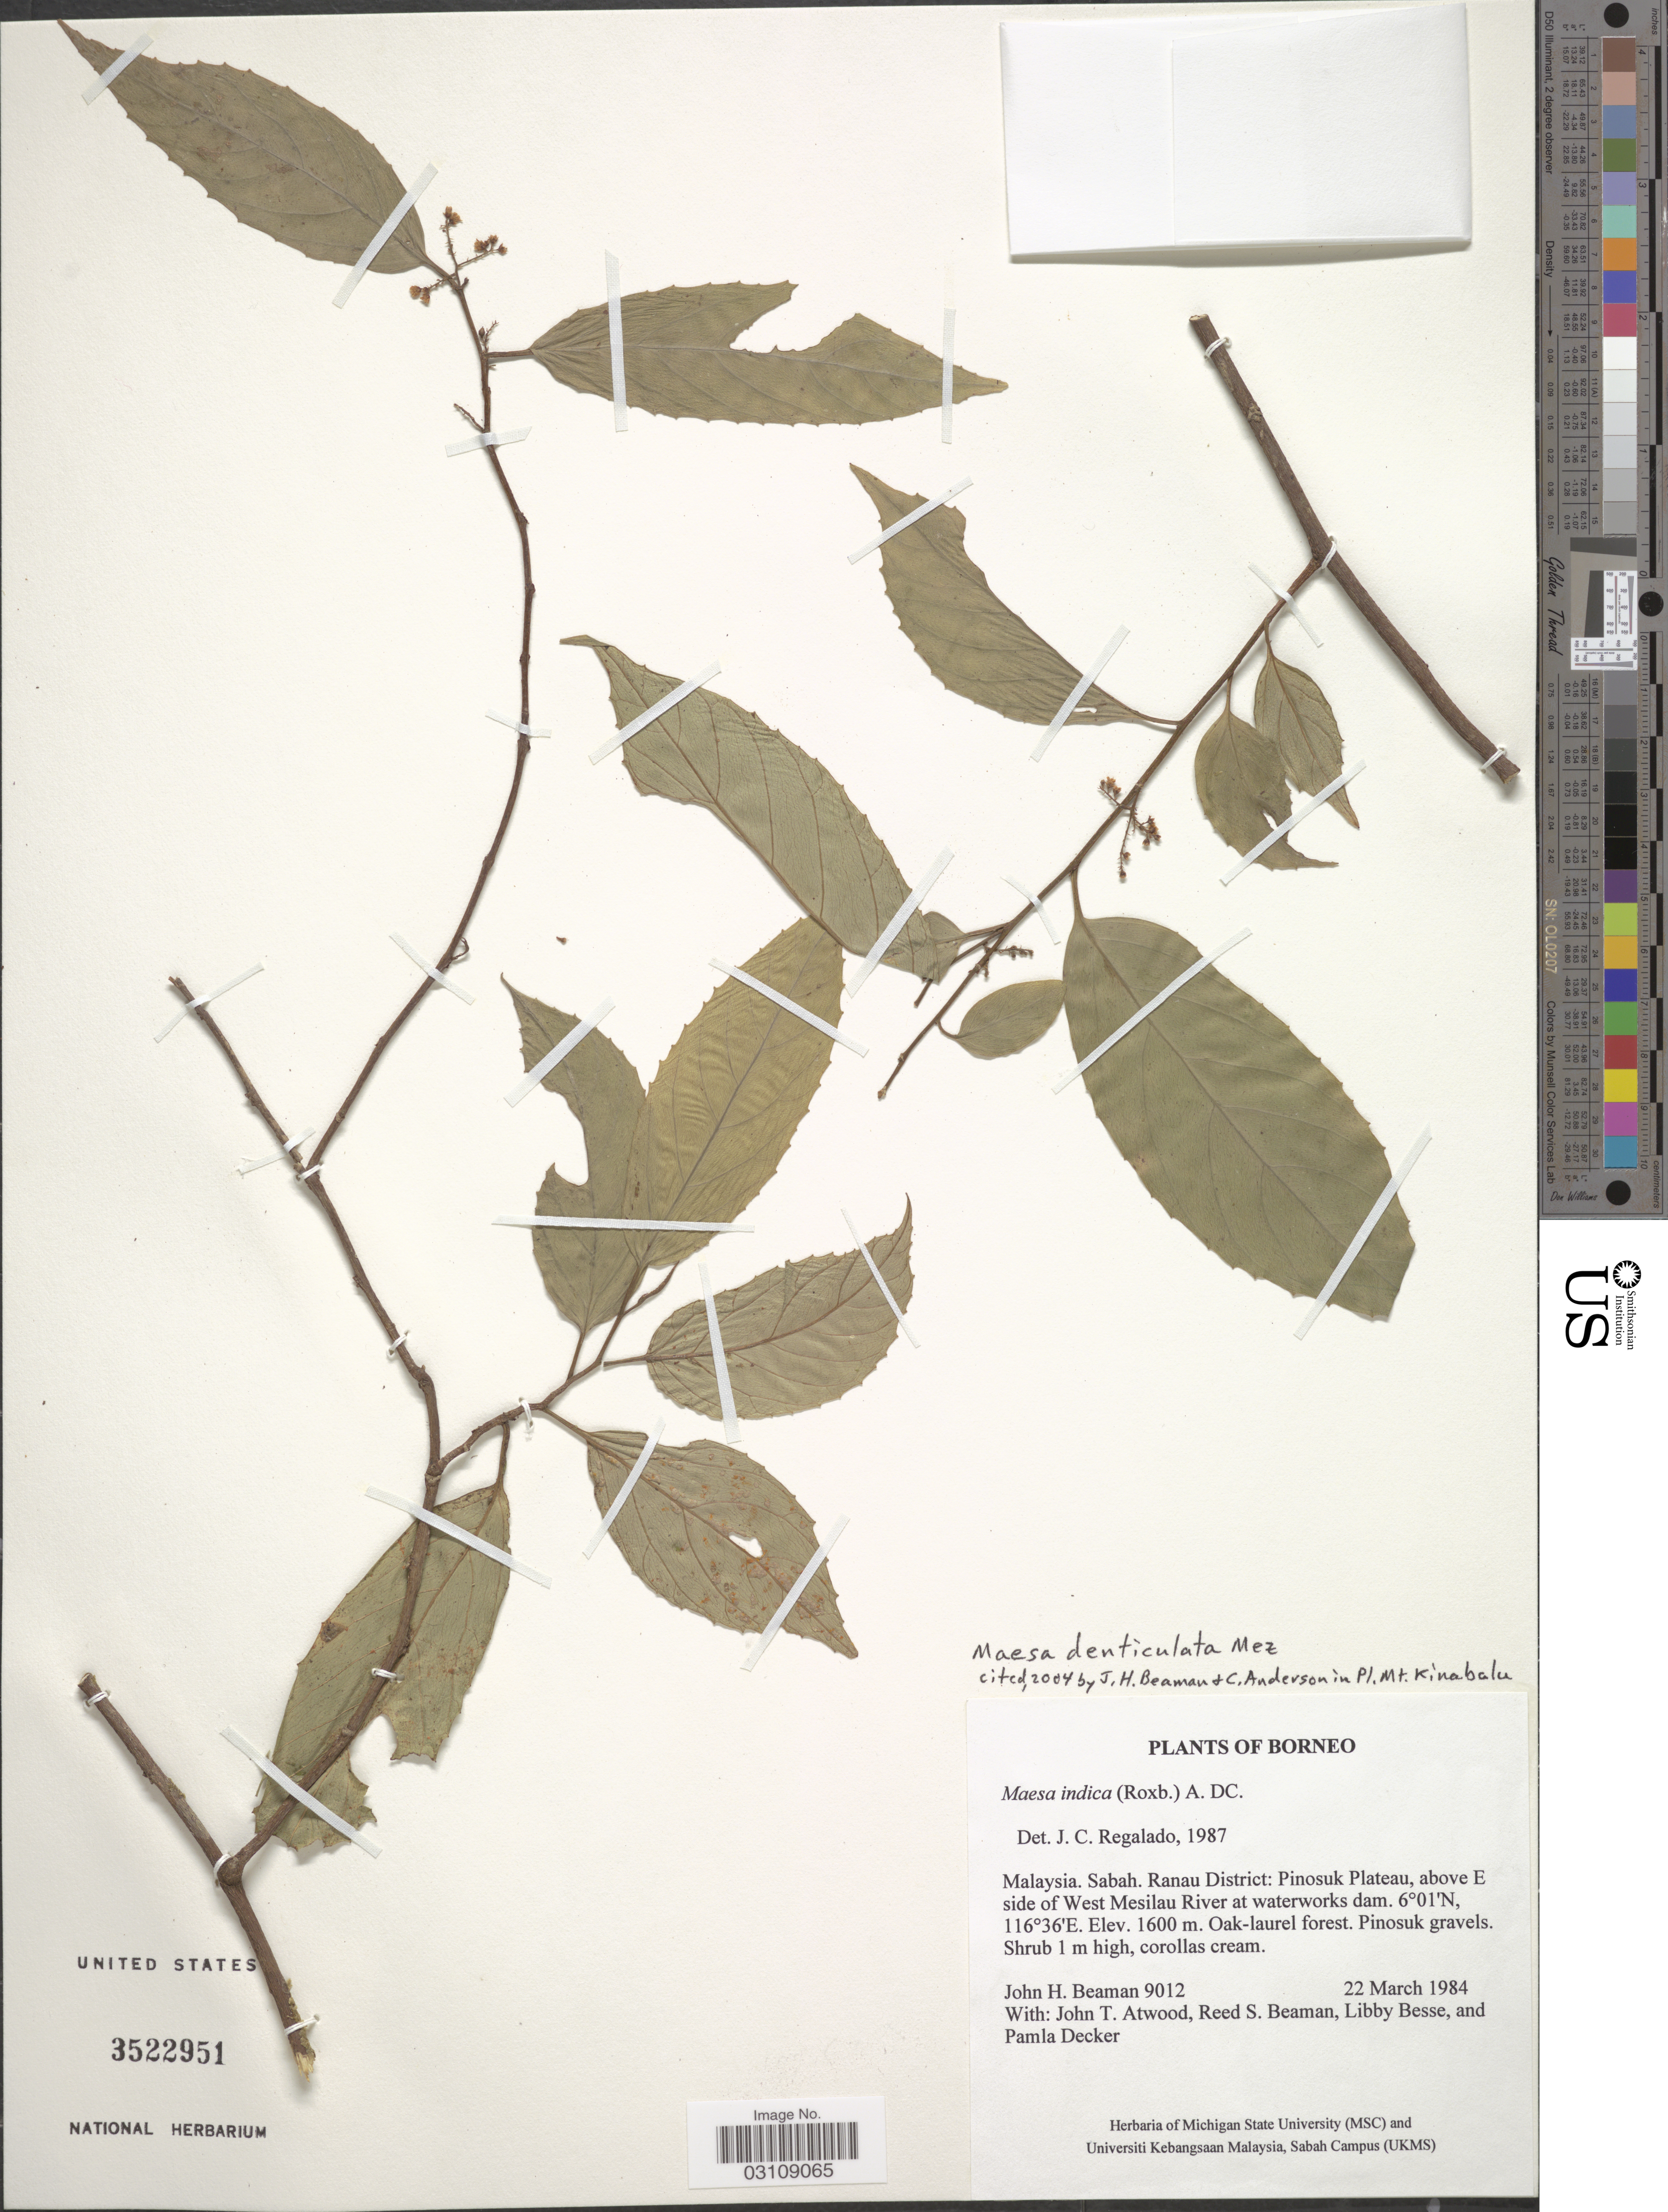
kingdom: Plantae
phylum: Tracheophyta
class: Magnoliopsida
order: Ericales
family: Primulaceae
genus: Maesa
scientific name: Maesa denticulata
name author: Mez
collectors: J. H. Beaman, J. T. Atwood, R. S. Beaman, L. Besse & P. Decker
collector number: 9012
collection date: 1984-03-22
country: Malaysia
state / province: Sabah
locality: Borneo, Sabah. Ranau District: Pinosuk Plateau, above E side of West Mesilau River at waterworks dam.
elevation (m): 1600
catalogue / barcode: US 3522951